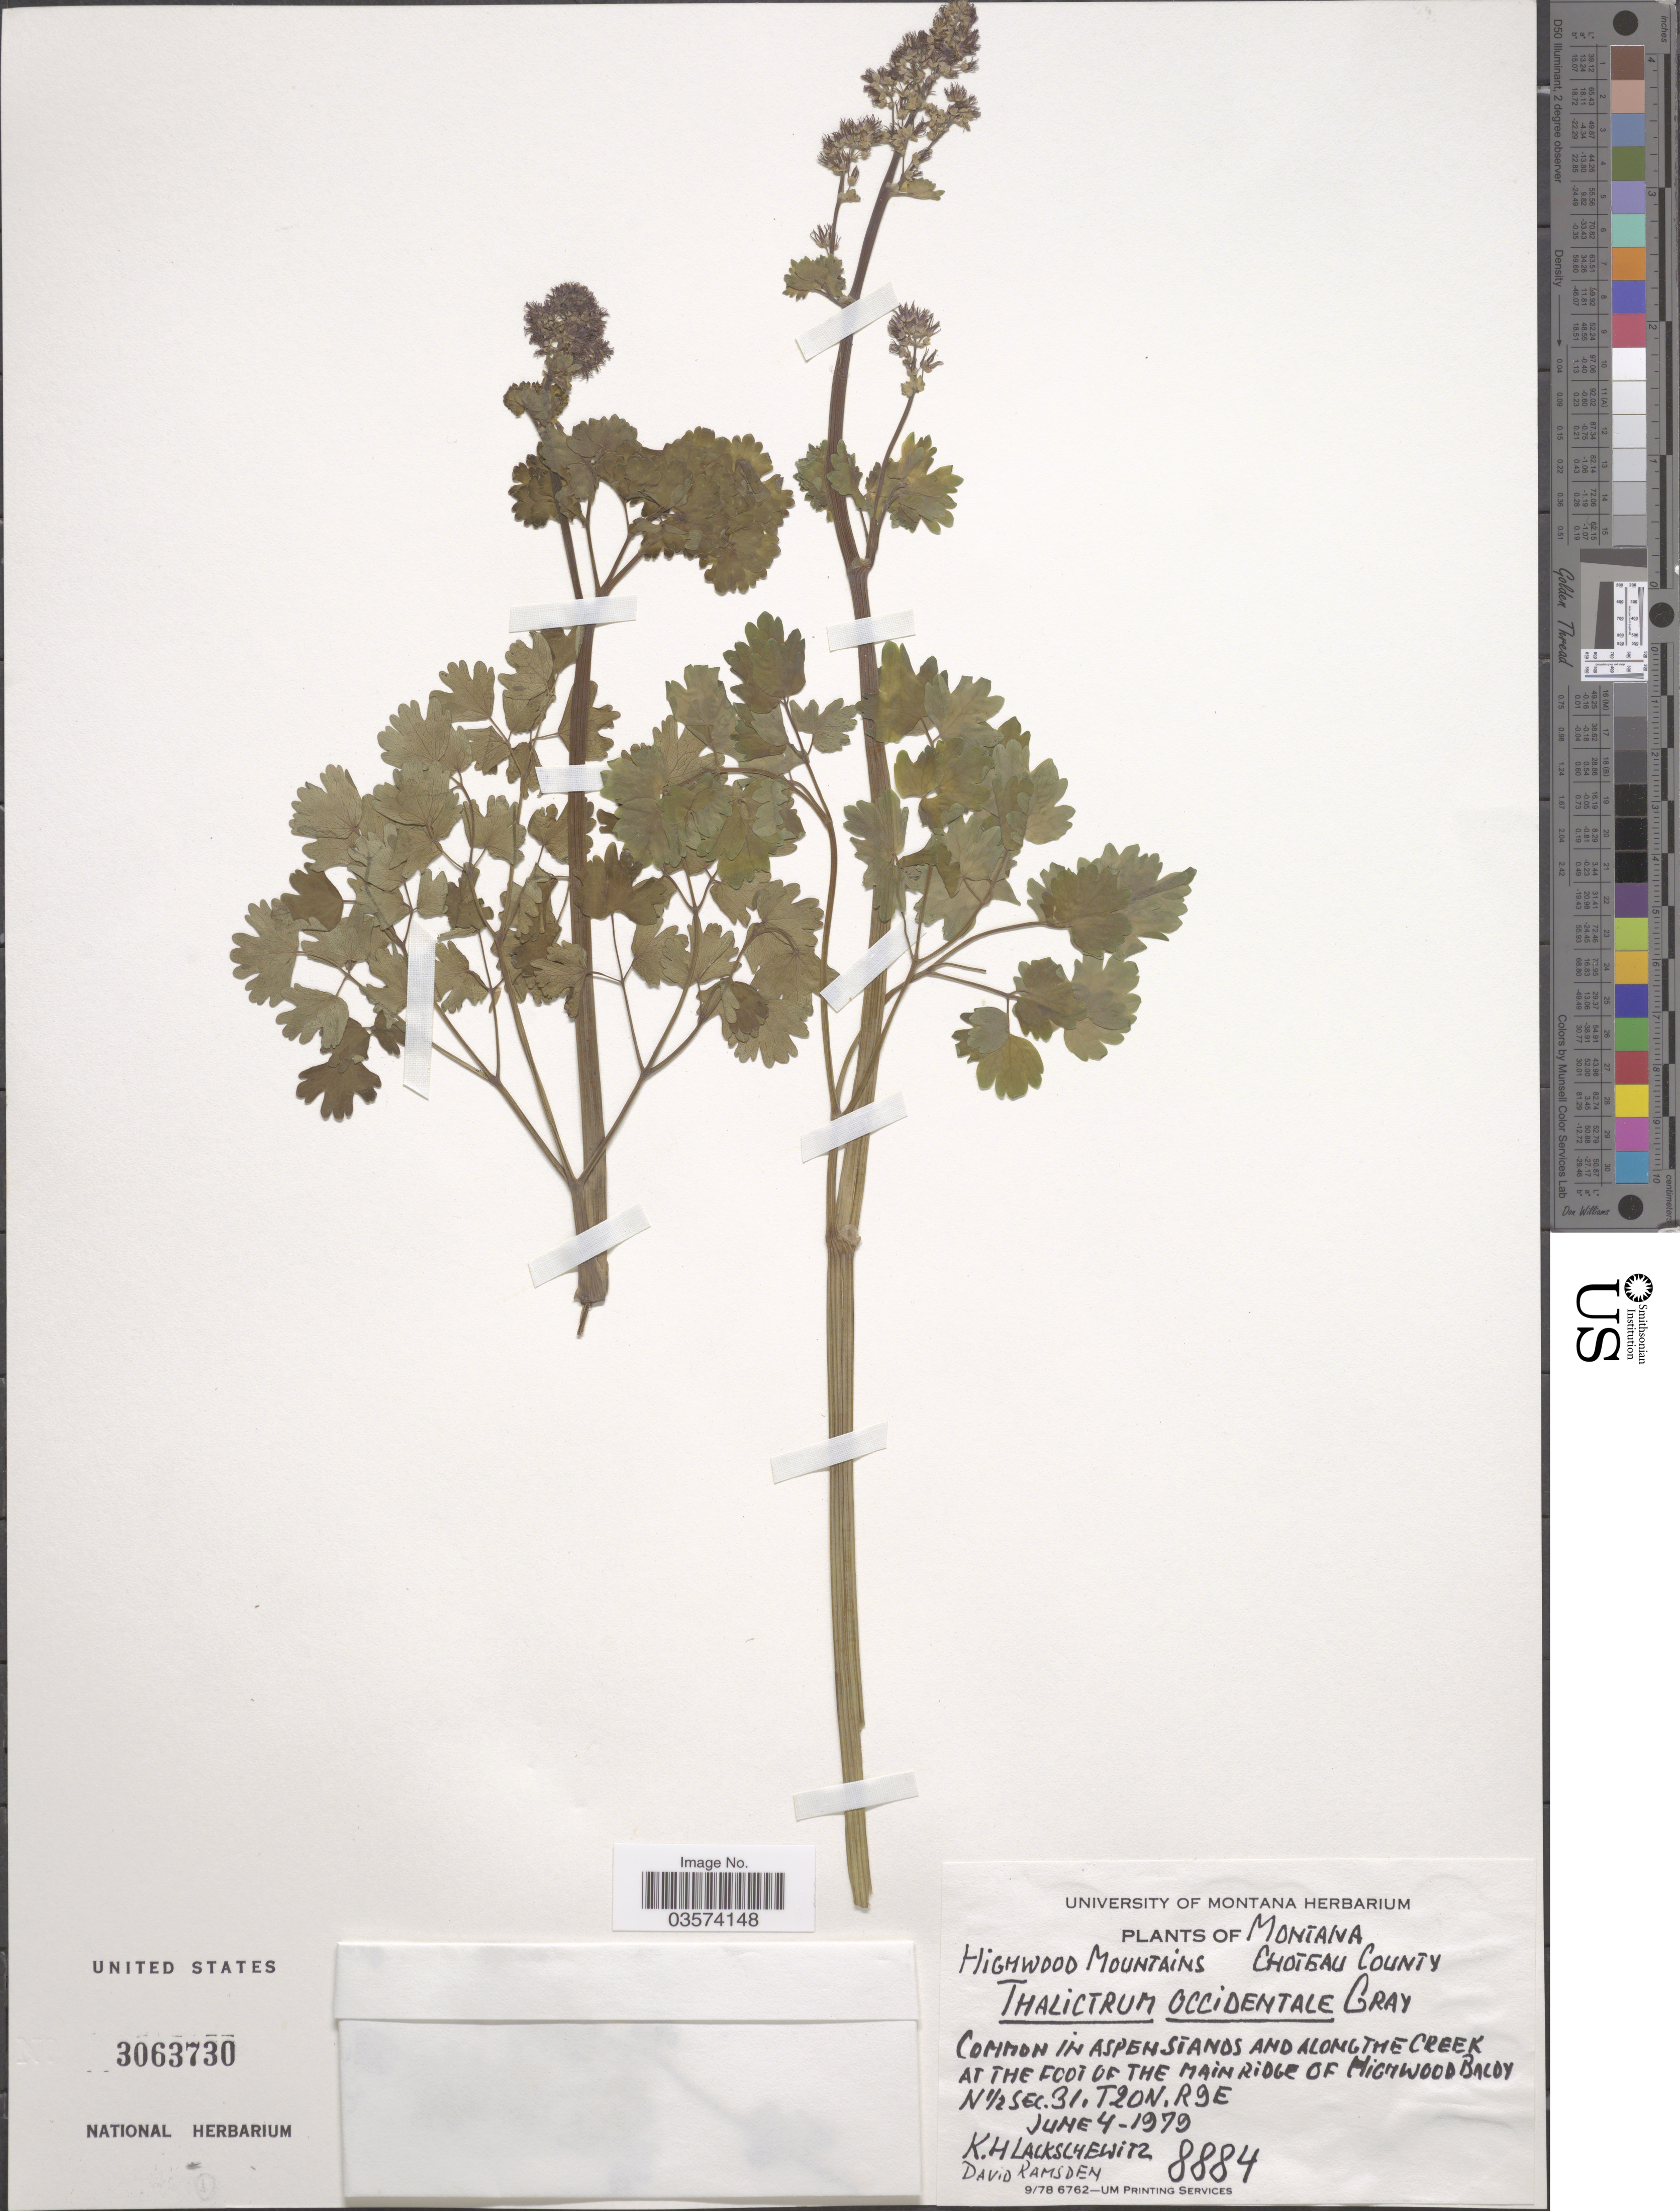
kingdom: Plantae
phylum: Tracheophyta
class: Magnoliopsida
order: Ranunculales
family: Ranunculaceae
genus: Thalictrum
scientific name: Thalictrum occidentale var. palousense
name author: H. St. John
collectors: K. Lackschewitz & D. Ramsden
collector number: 8884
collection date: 1979-06-04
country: United States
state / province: Montana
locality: Highwood Mountains, Choteau County. Aspen stands and along the creek at the foot of the main ridge of Highwood Baldy N½ Sec. 31, T20N, R9E.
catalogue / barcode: US 3063730